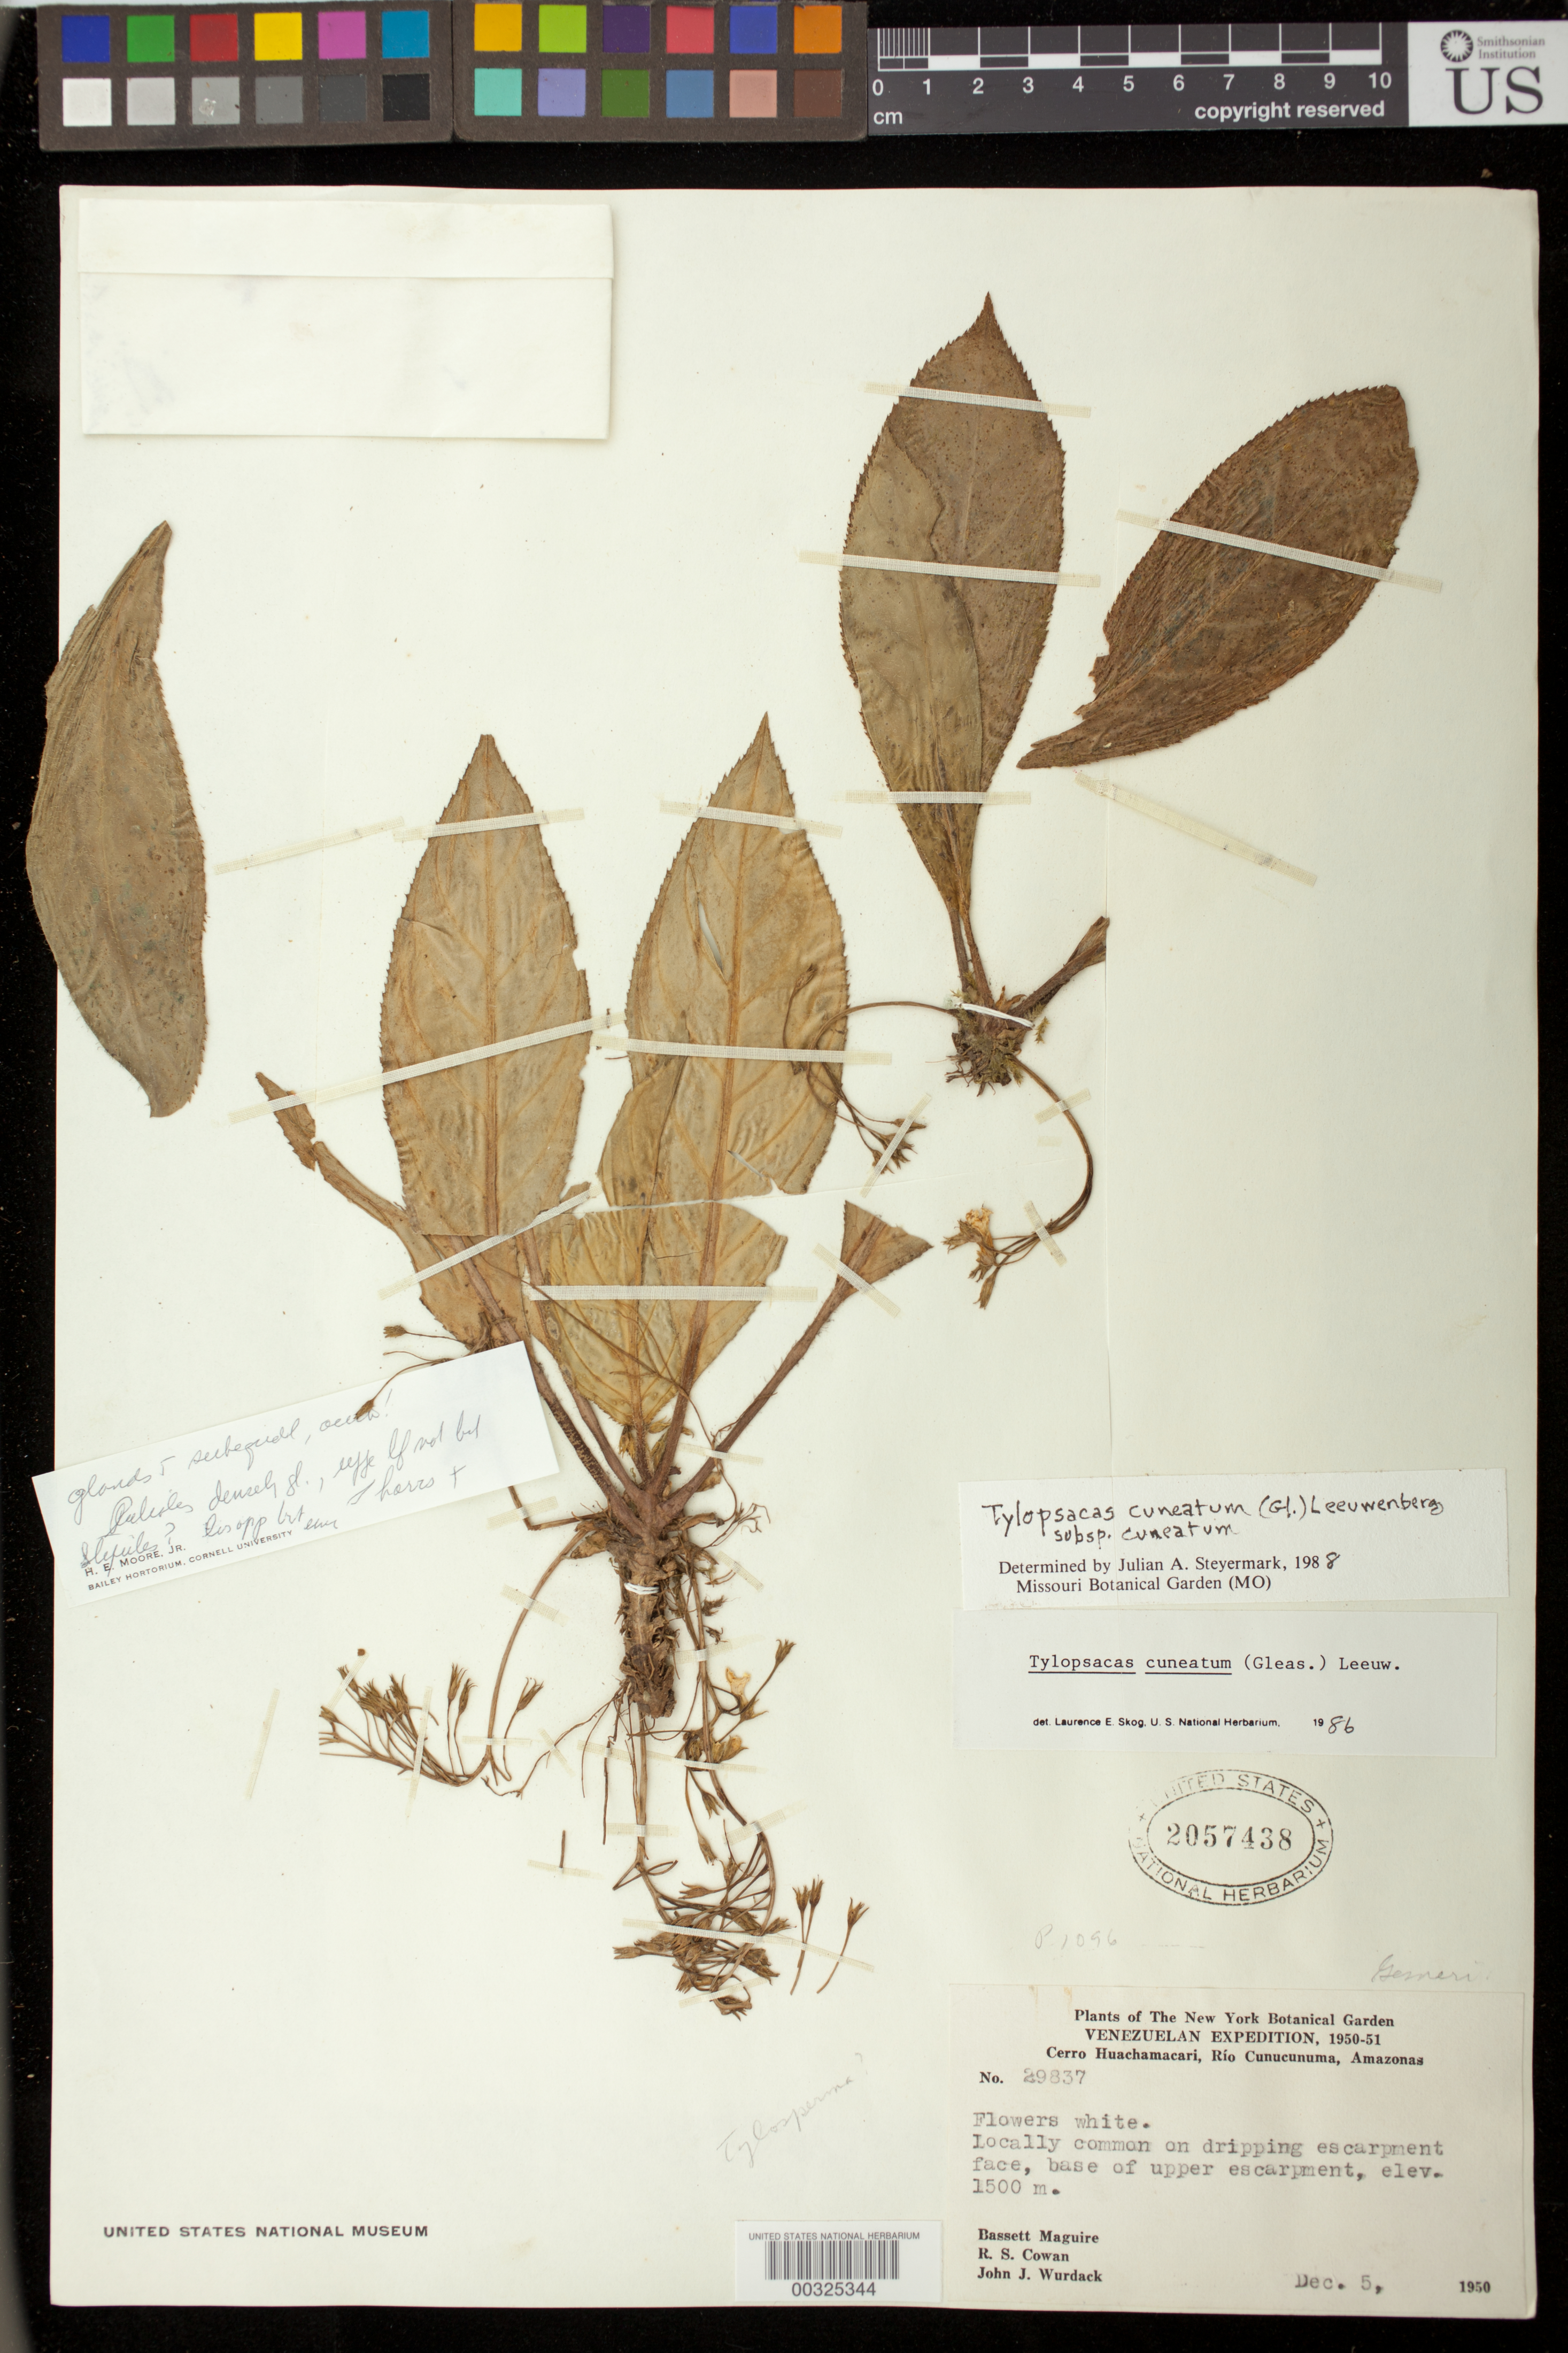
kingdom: Plantae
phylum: Tracheophyta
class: Magnoliopsida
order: Lamiales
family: Gesneriaceae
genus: Tylopsacas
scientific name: Tylopsacas cuneata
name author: (Gleason) Leeuwenb.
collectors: B. Maguire, R. S. Cowan & J. J. Wurdack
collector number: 29837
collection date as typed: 05 Dec 1950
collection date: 1950-12-05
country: Venezuela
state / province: Amazonas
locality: Cerro Huachamacari, Rio Cunucunuma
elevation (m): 1500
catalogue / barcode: US 2057438